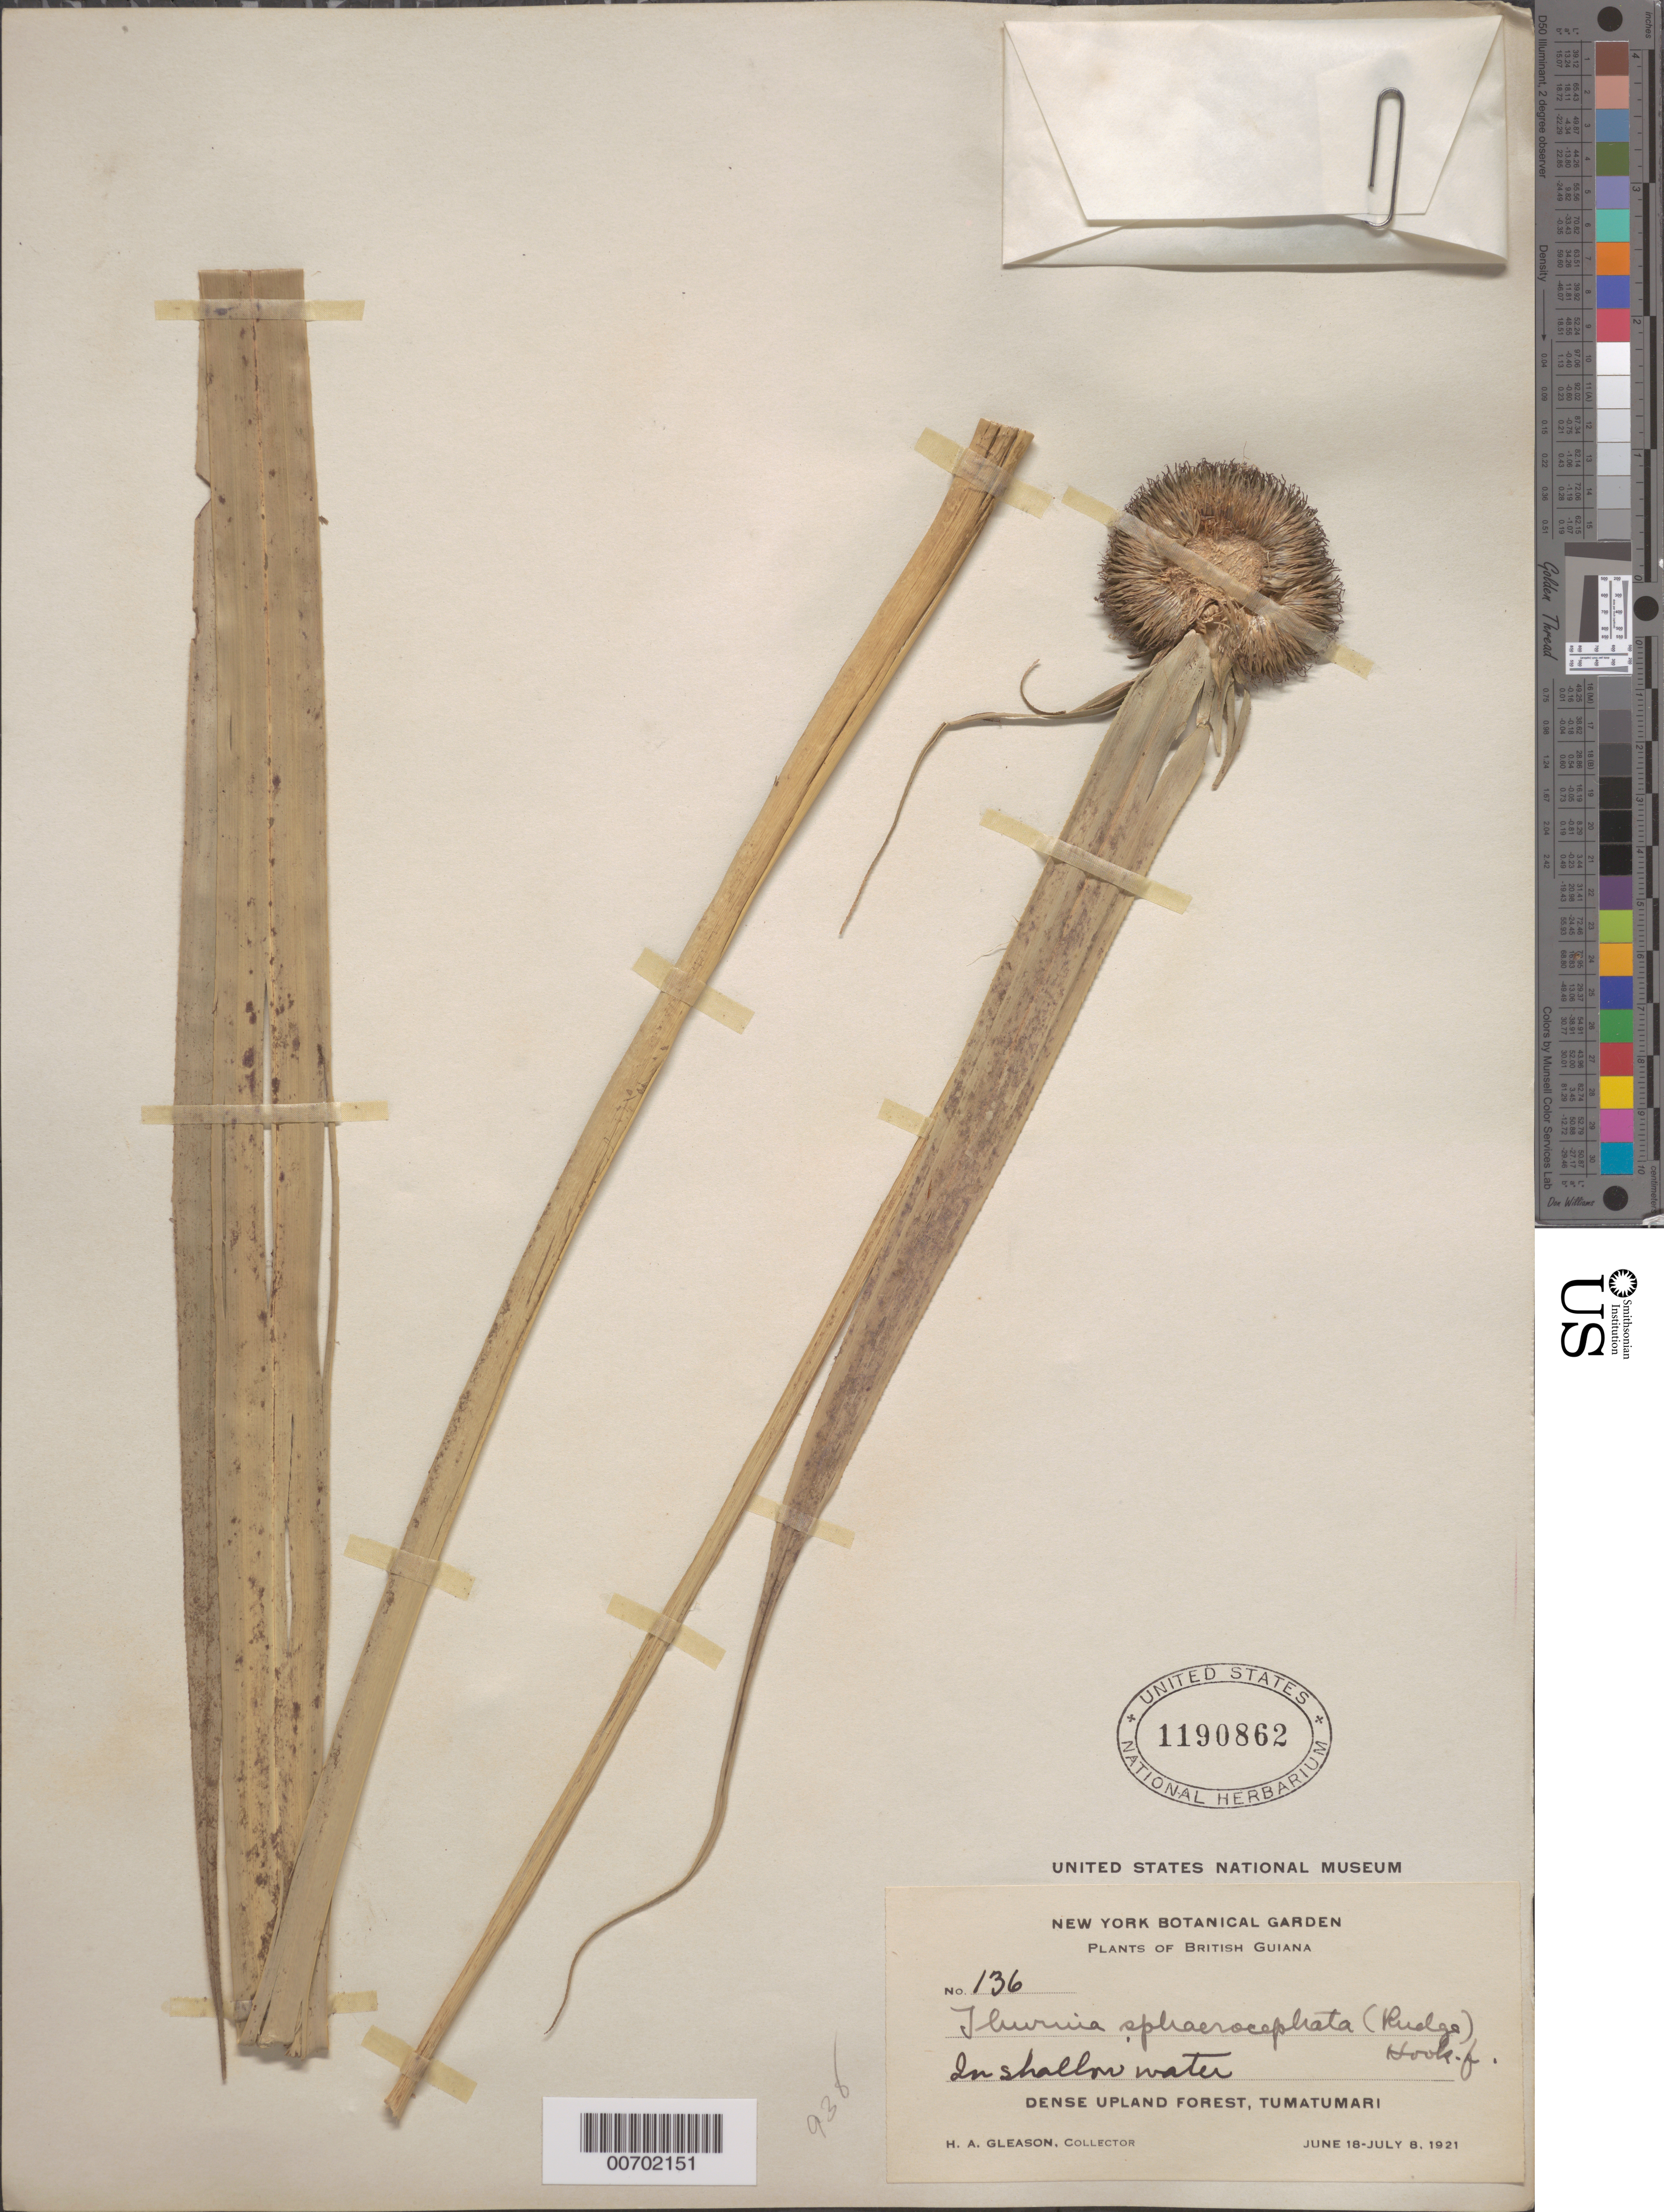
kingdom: Plantae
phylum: Tracheophyta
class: Liliopsida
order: Poales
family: Thurniaceae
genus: Thurnia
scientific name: Thurnia sphaerocephala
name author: (Rudge) Hook. f.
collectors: H. A. Gleason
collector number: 136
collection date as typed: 18-Jun-21 to 8-Jul-21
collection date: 1921-06-18/1921-07-08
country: Guyana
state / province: Potaro-Siparuni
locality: Tumatumari Village, Potaro R.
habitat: Dense upland forest, in shallow water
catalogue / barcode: US 1190862